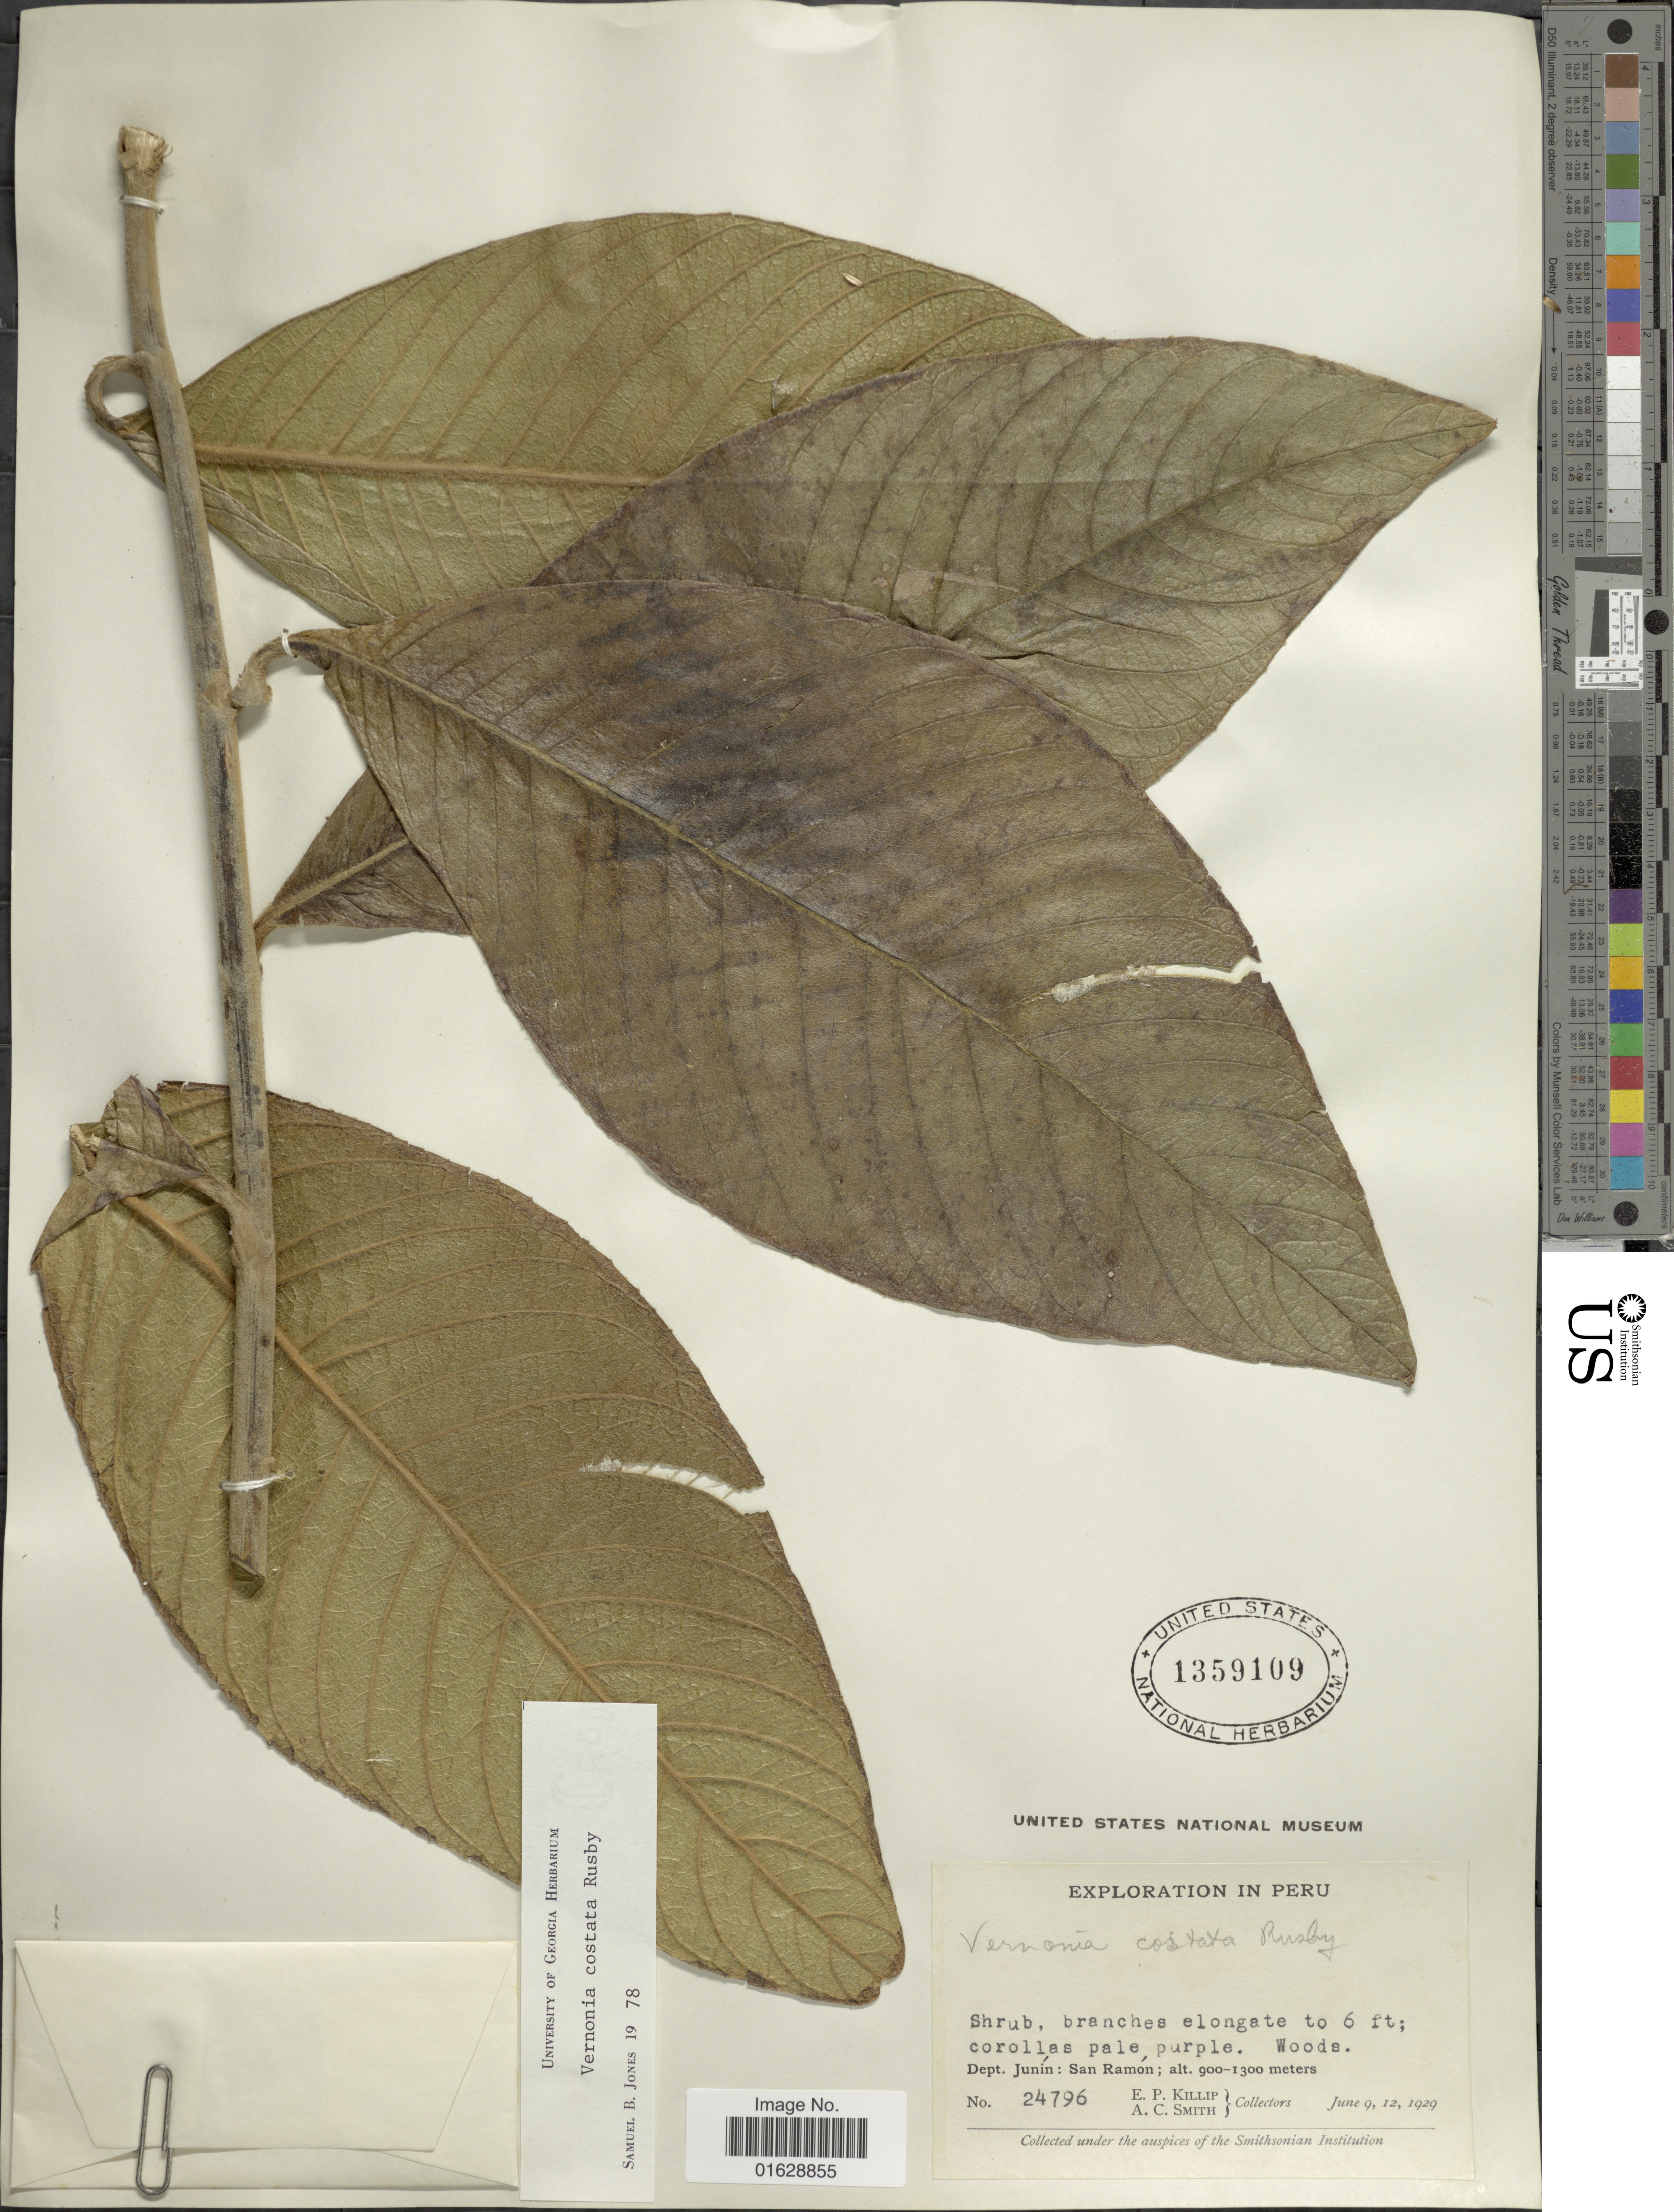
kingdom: Plantae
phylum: Tracheophyta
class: Magnoliopsida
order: Asterales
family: Asteraceae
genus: Lepidaploa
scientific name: Lepidaploa costata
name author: (Rusby) H. Rob.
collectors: E. P. Killip & A. C. Smith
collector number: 24796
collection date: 1929-06-09/1929-06-12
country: Peru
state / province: Junín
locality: San Ramon.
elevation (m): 900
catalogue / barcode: US 1359109